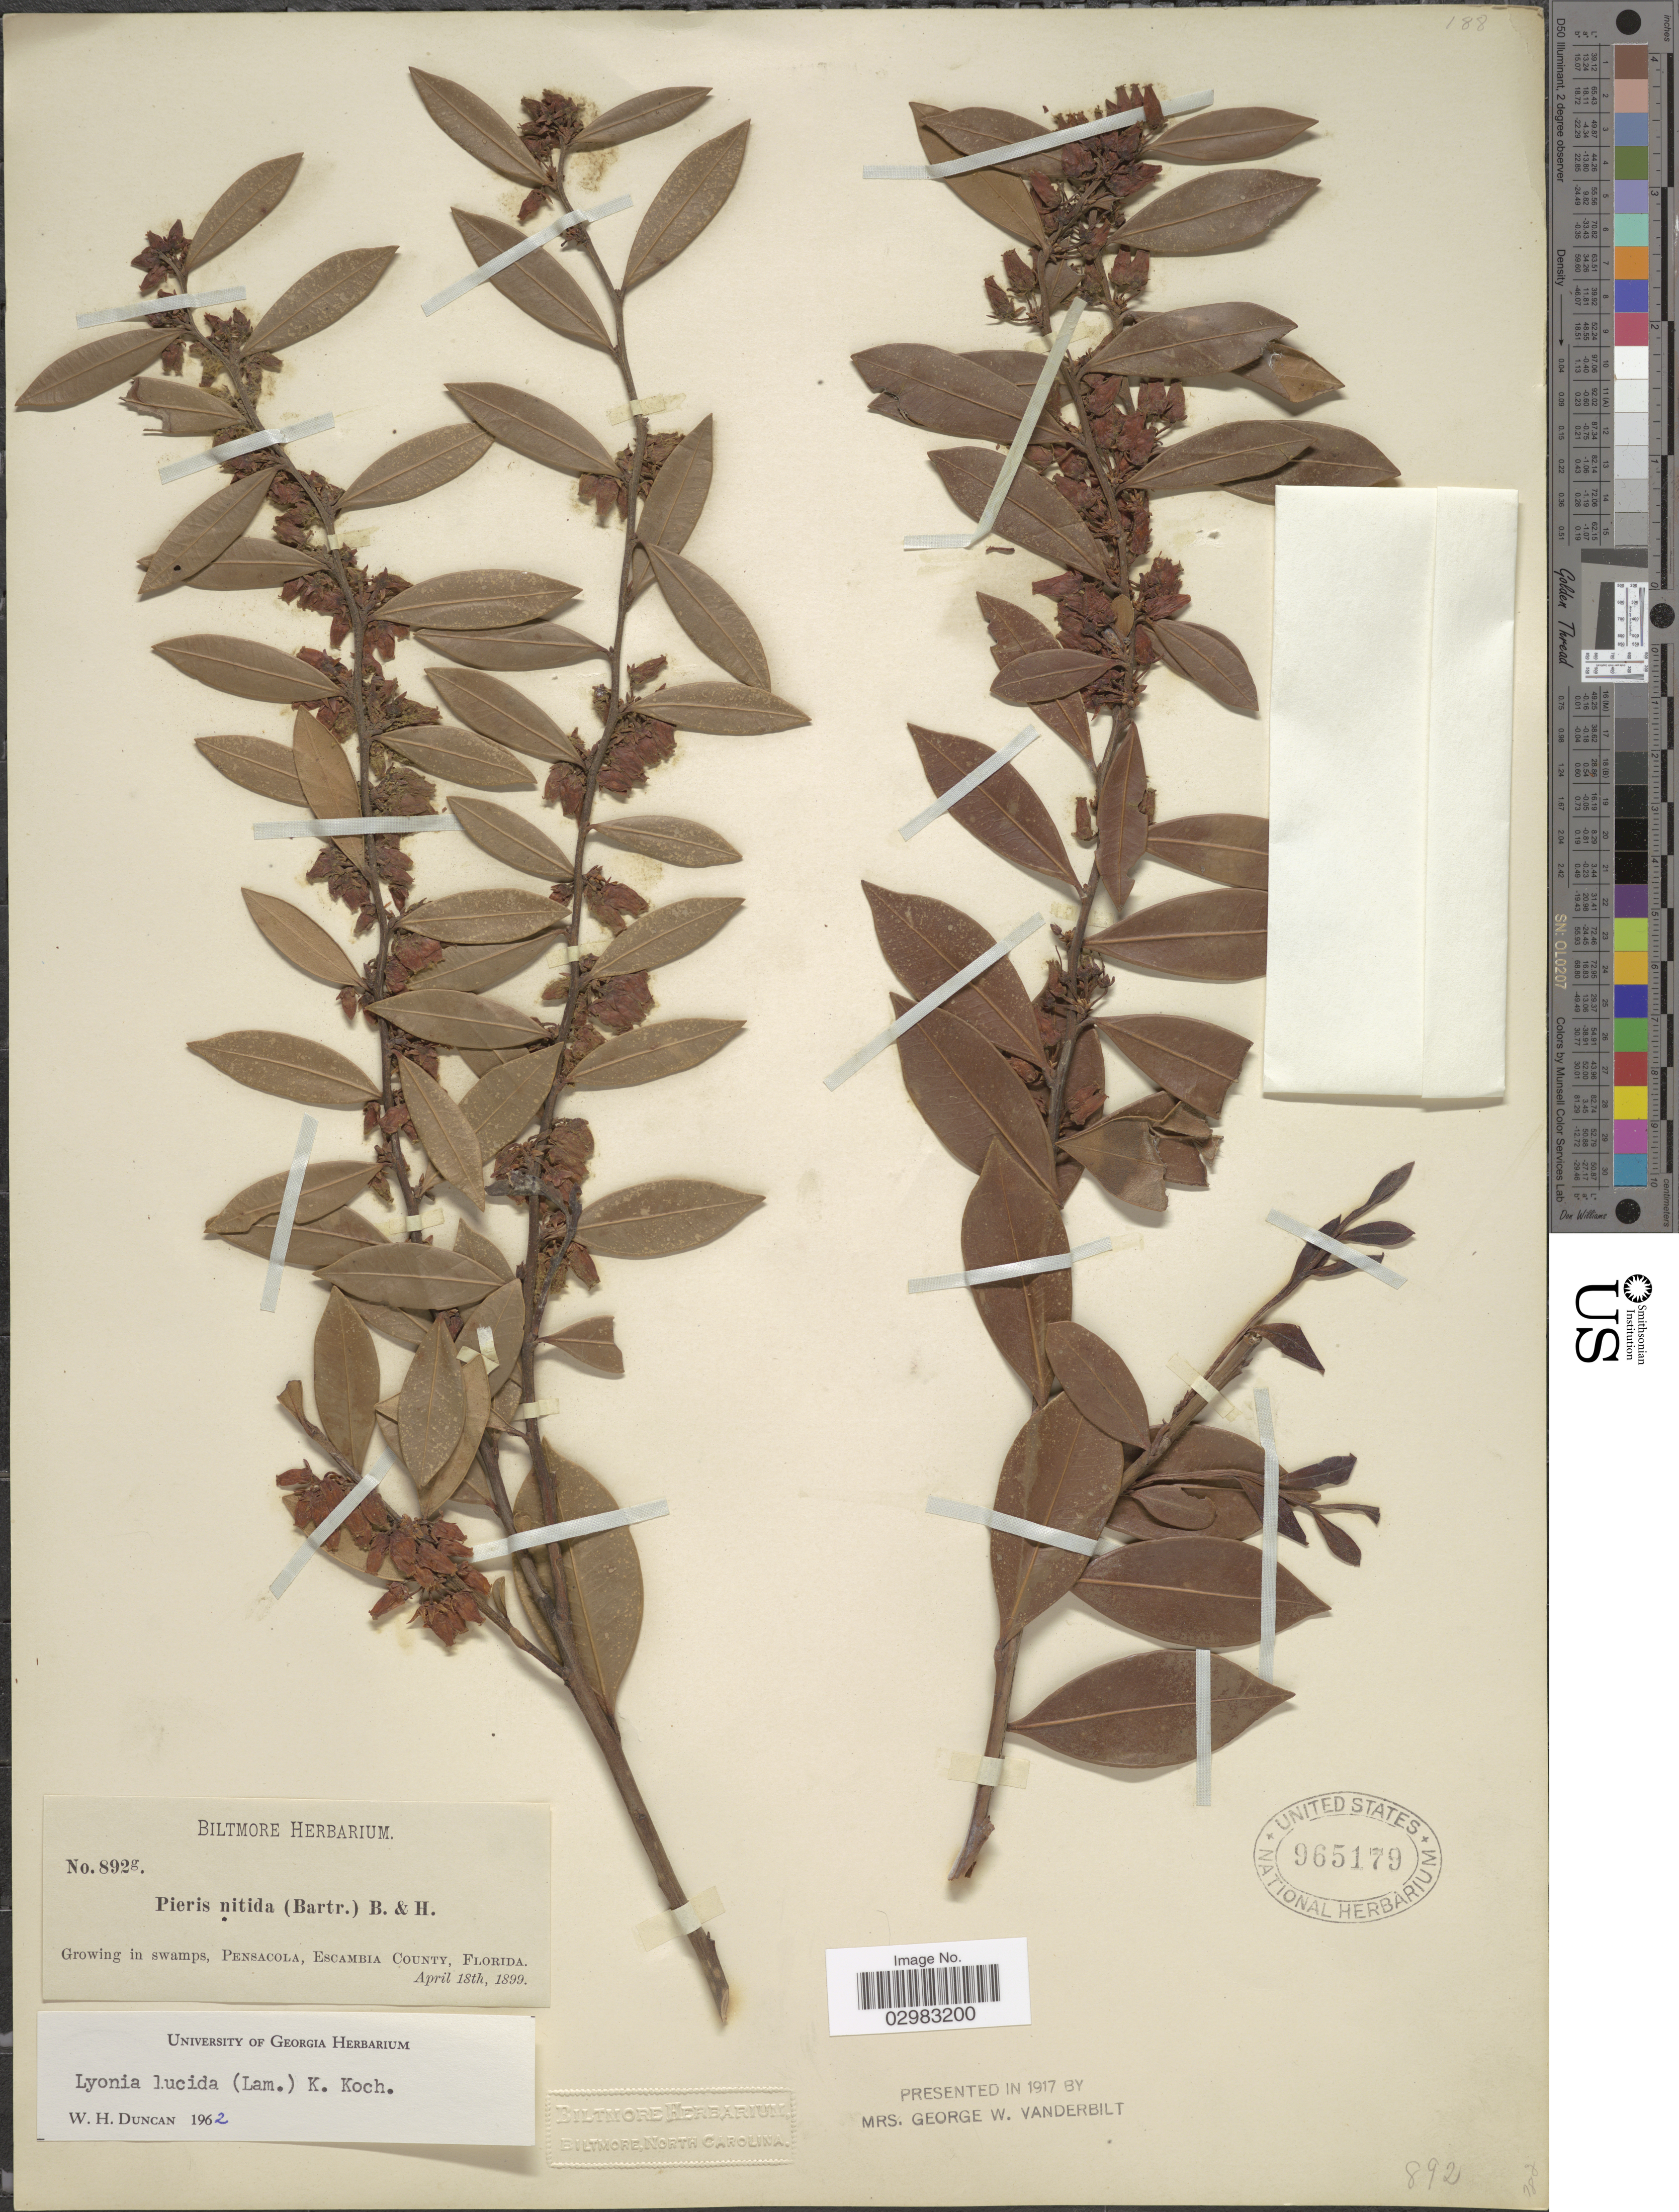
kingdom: Plantae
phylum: Tracheophyta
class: Magnoliopsida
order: Ericales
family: Ericaceae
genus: Lyonia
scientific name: Lyonia lucida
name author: K. Koch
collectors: ex herb. Biltmore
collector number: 892g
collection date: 1899-04-18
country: United States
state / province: Florida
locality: Pensacola, Escambia County.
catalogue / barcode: US 965179